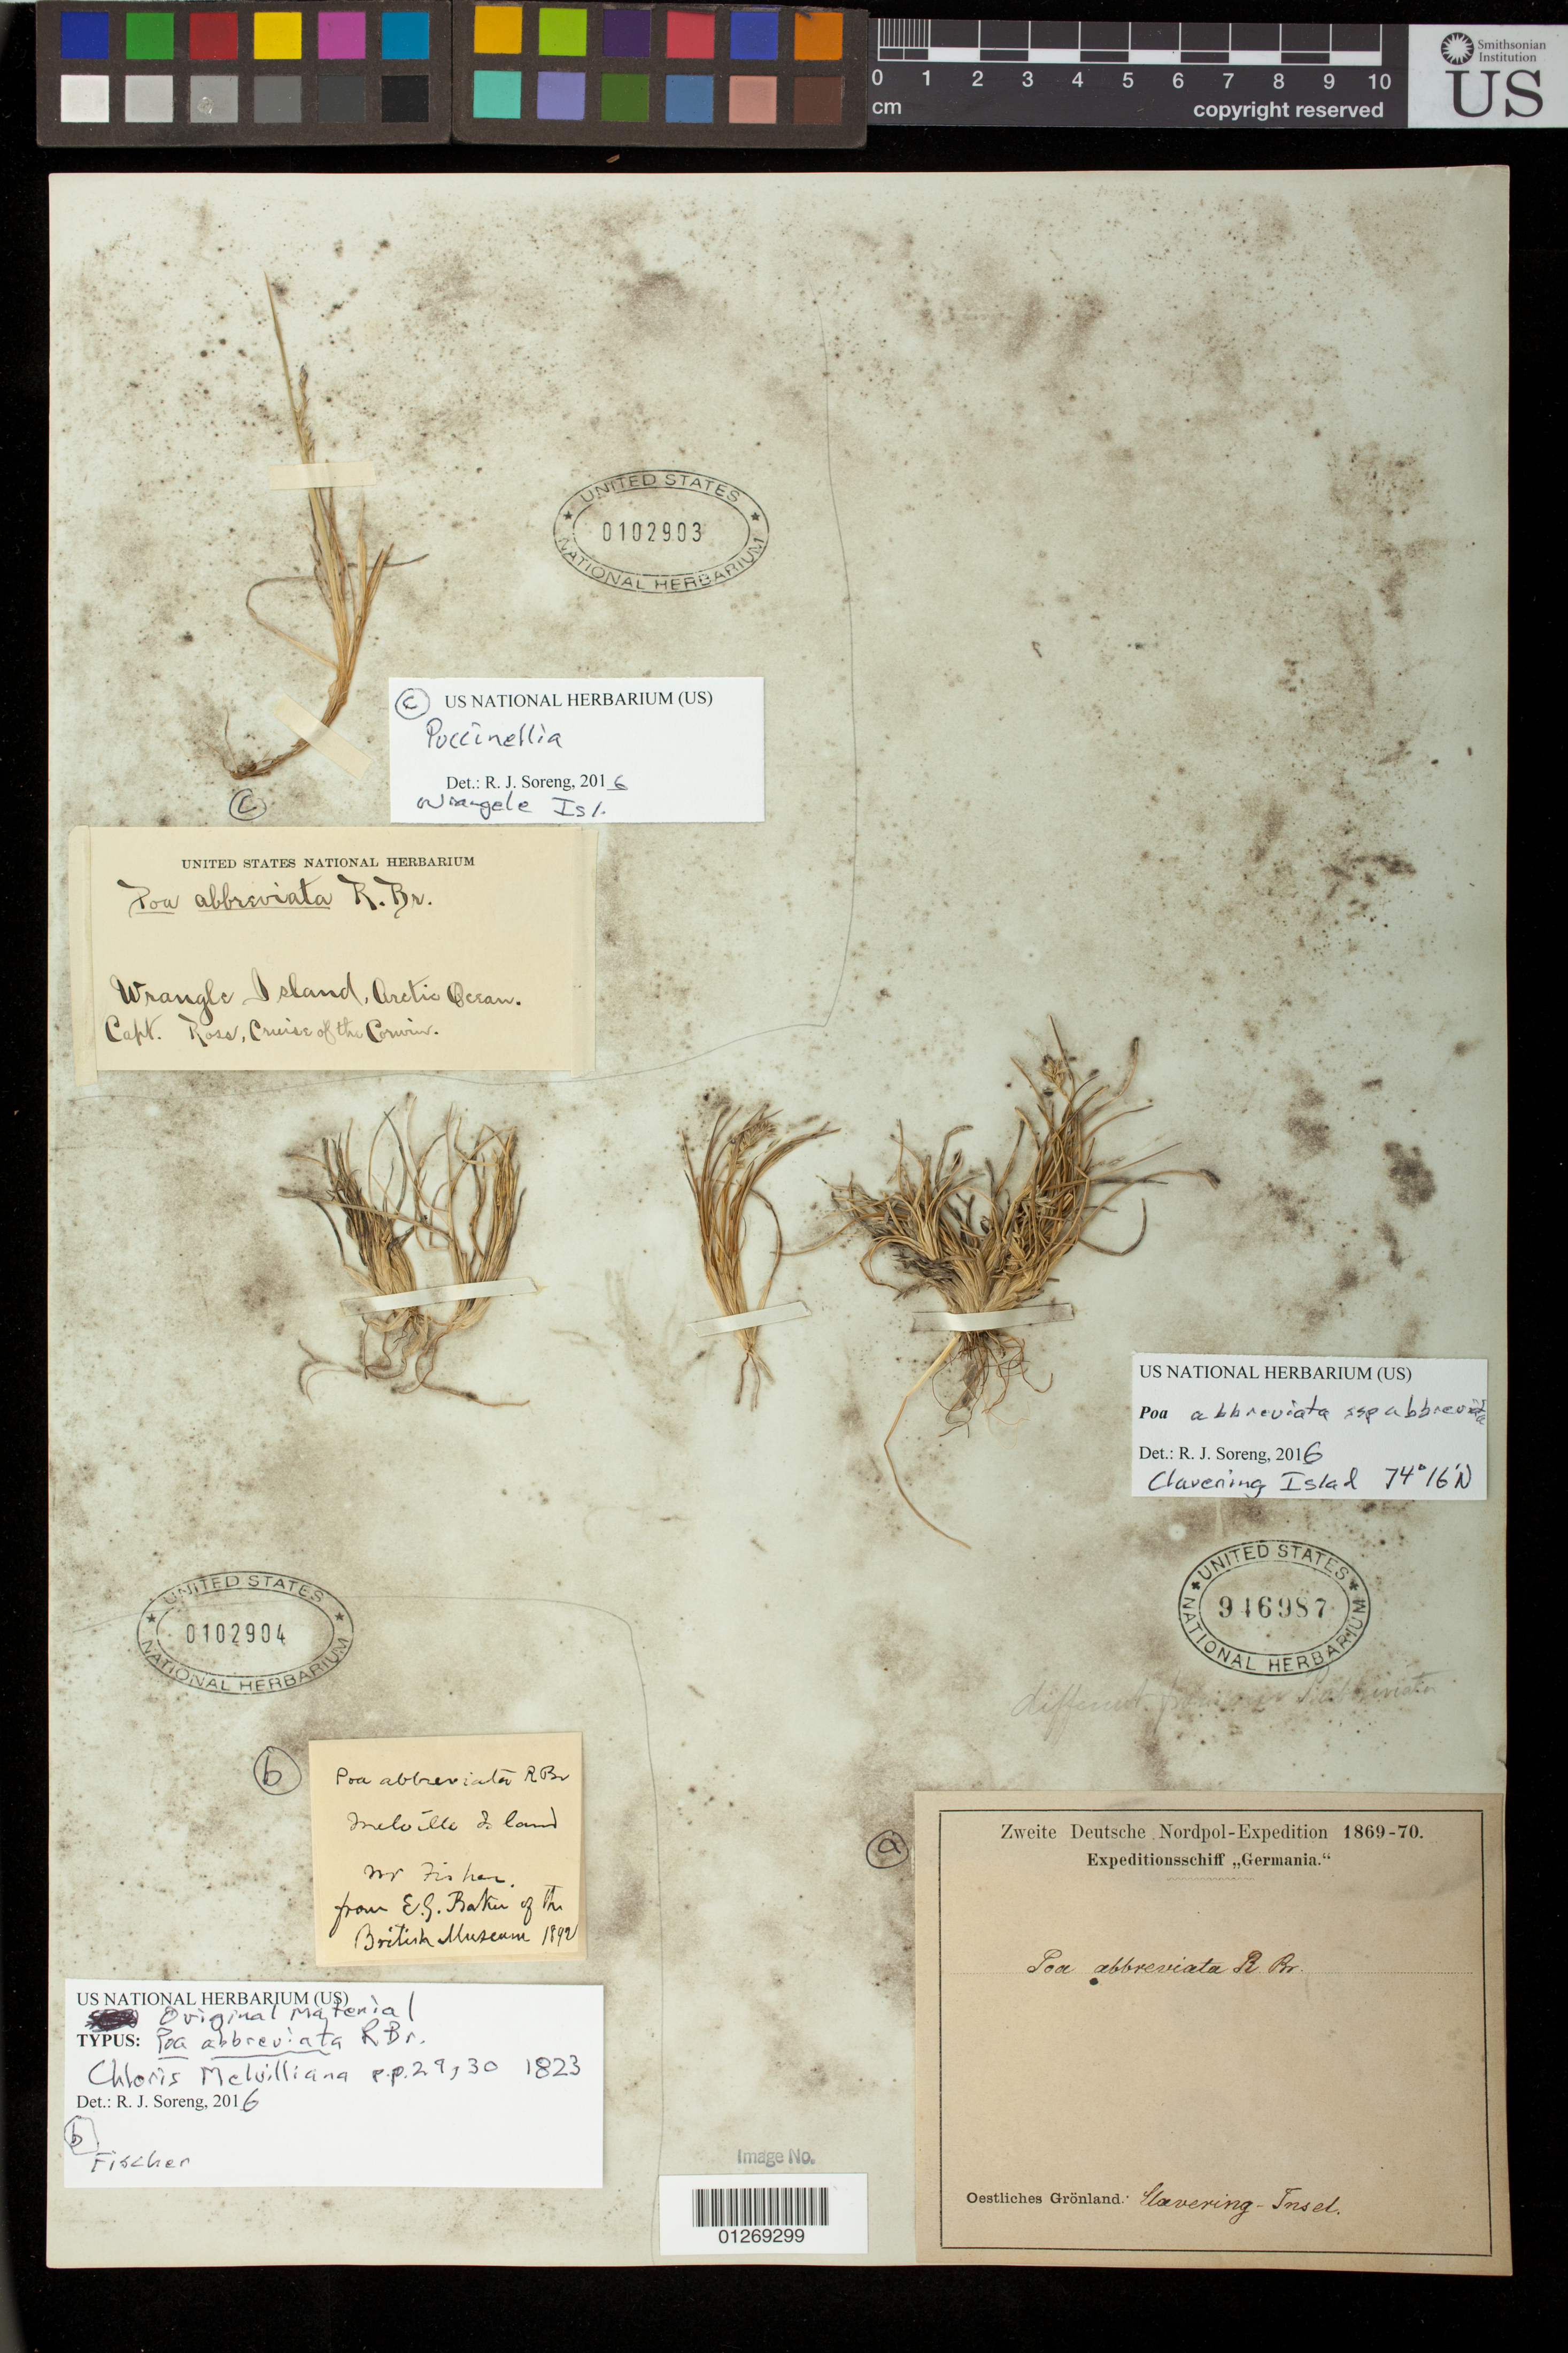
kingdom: Plantae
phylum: Tracheophyta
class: Liliopsida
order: Poales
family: Poaceae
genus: Poa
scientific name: Poa abbreviata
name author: R. Br.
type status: Possible Type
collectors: -- Fisher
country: Canada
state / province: Nunavut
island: Melville Island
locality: Melville Island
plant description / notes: Fragmentary material of type (?) specimen "from E.G. Baker of the British Museum, 1892"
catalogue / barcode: US 102904